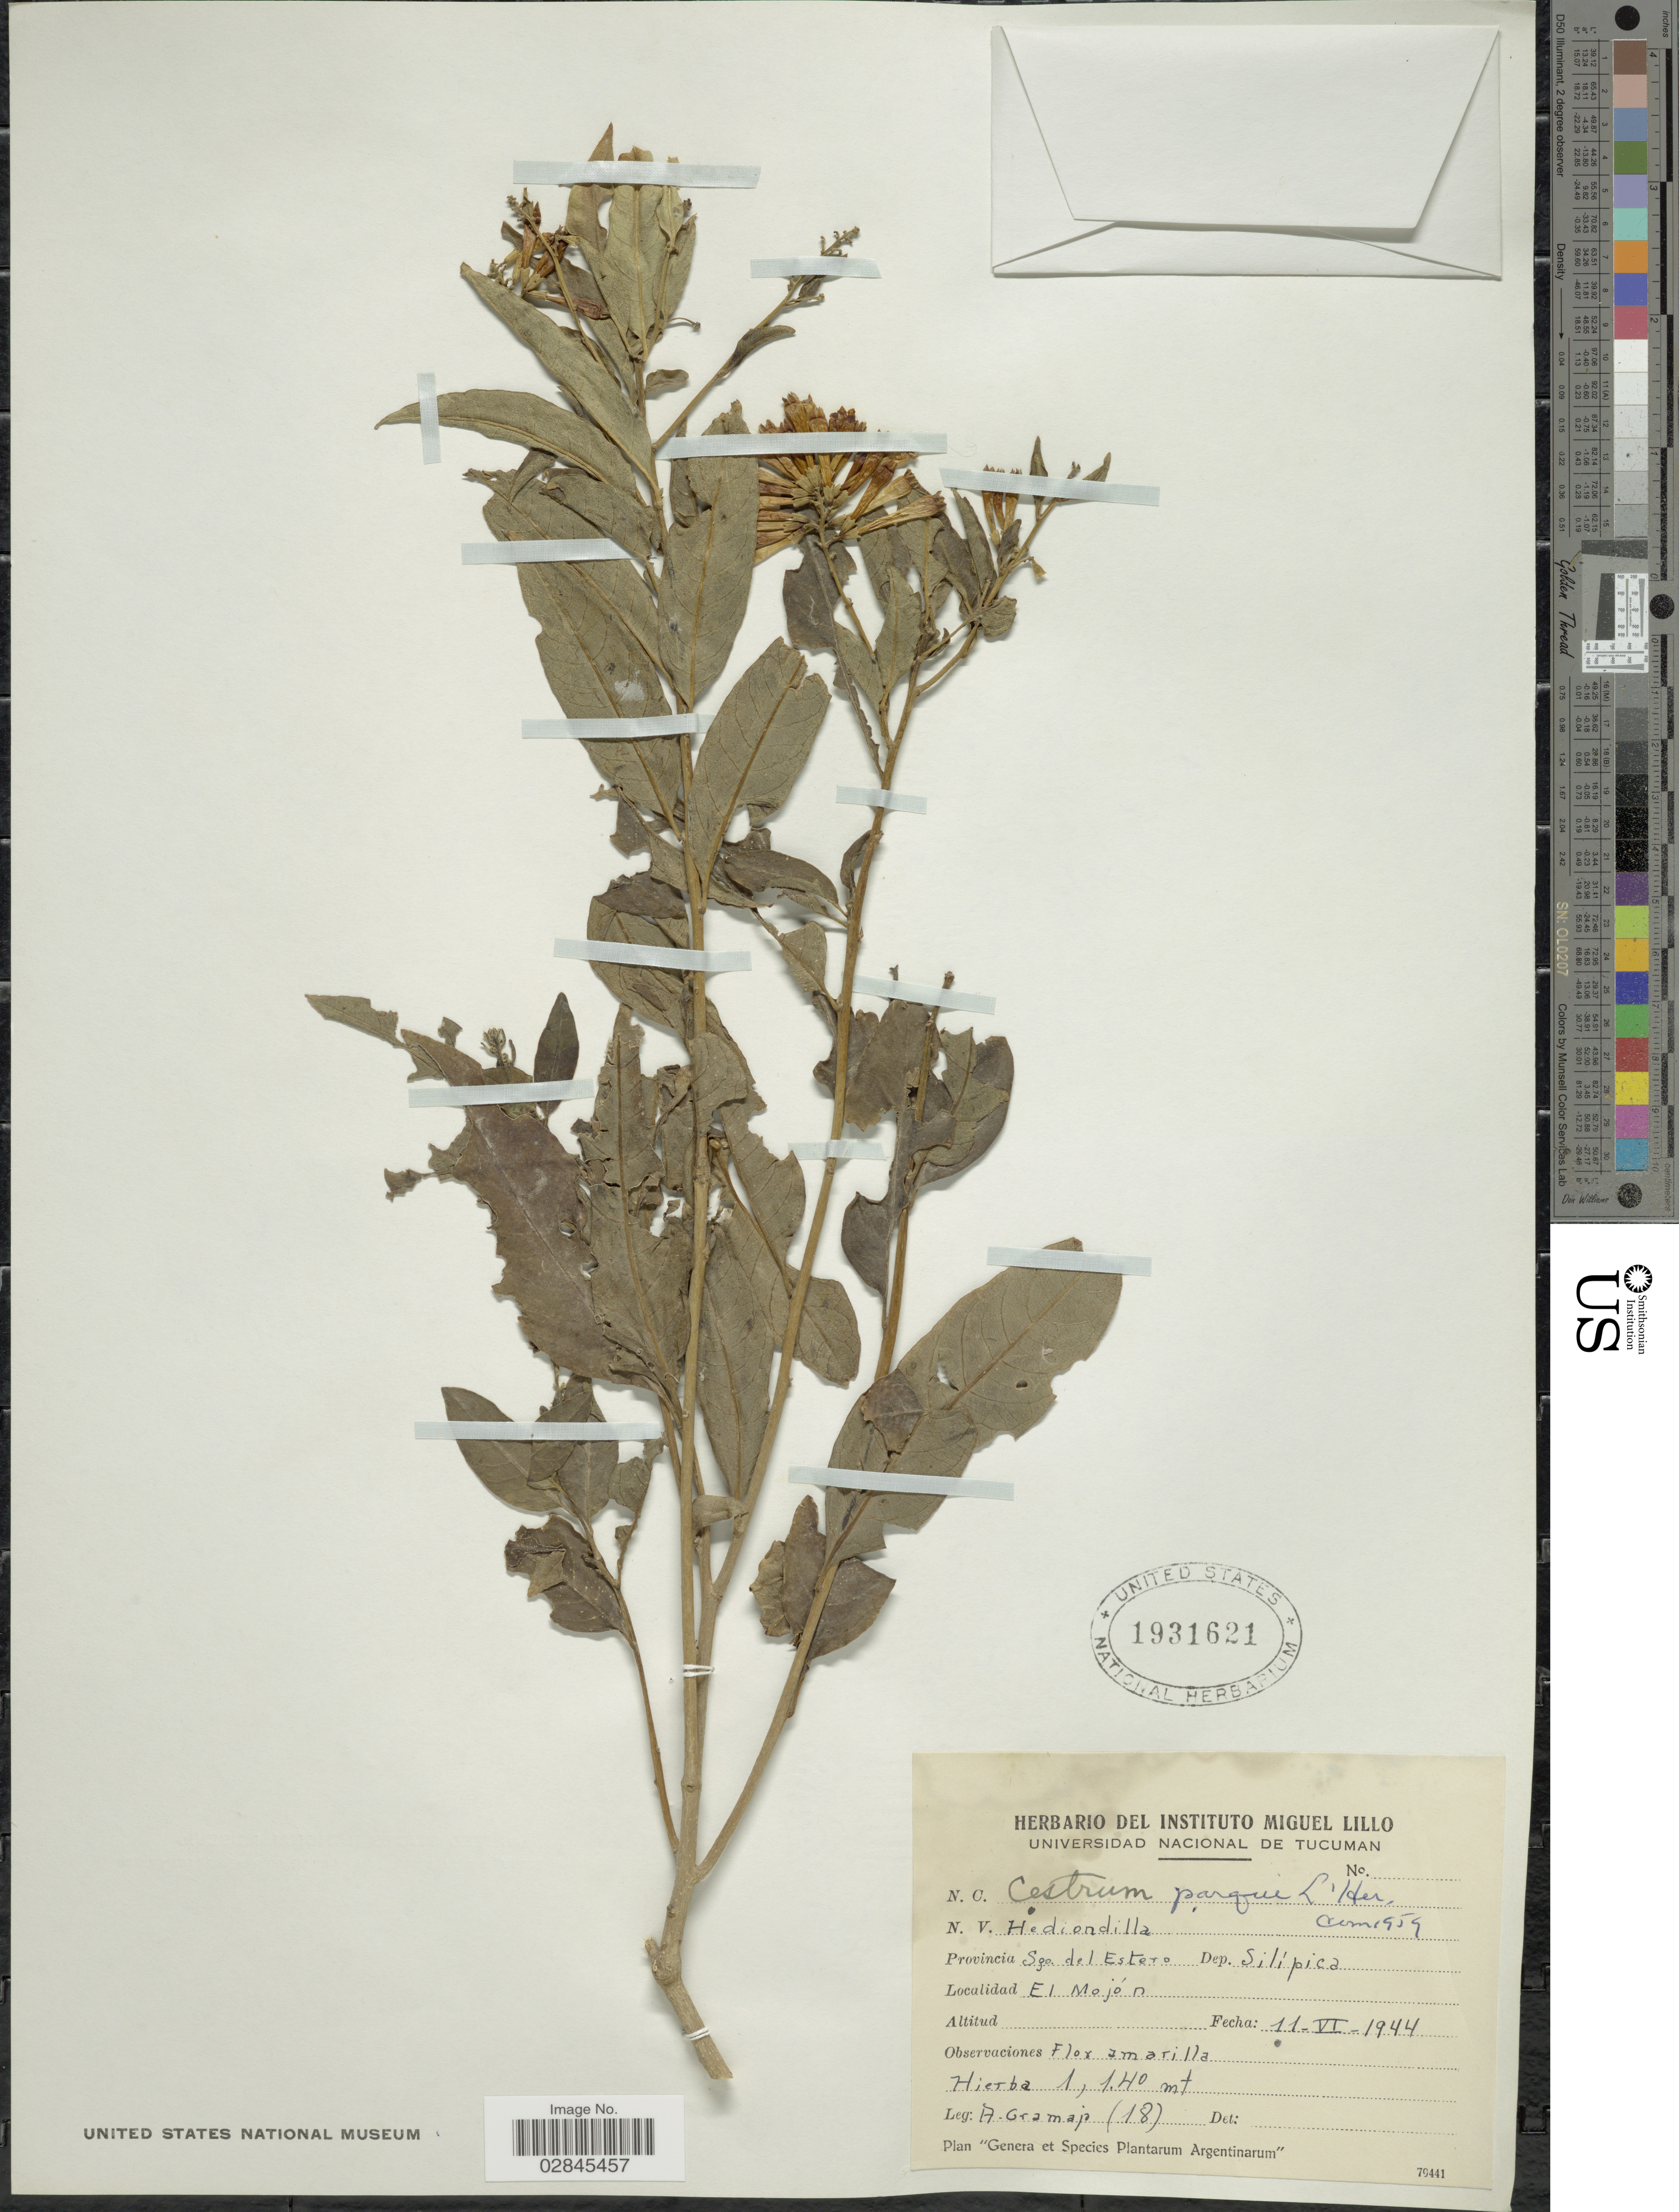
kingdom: Plantae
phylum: Tracheophyta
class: Magnoliopsida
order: Solanales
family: Solanaceae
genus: Cestrum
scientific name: Cestrum parqui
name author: L'Hér.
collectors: A. Gramajo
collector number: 18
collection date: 1944-06-11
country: Argentina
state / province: Santiago del Estero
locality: Provincia Sgo. del Estero. Dep. Silípica. El Mojón.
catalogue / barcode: US 1931621